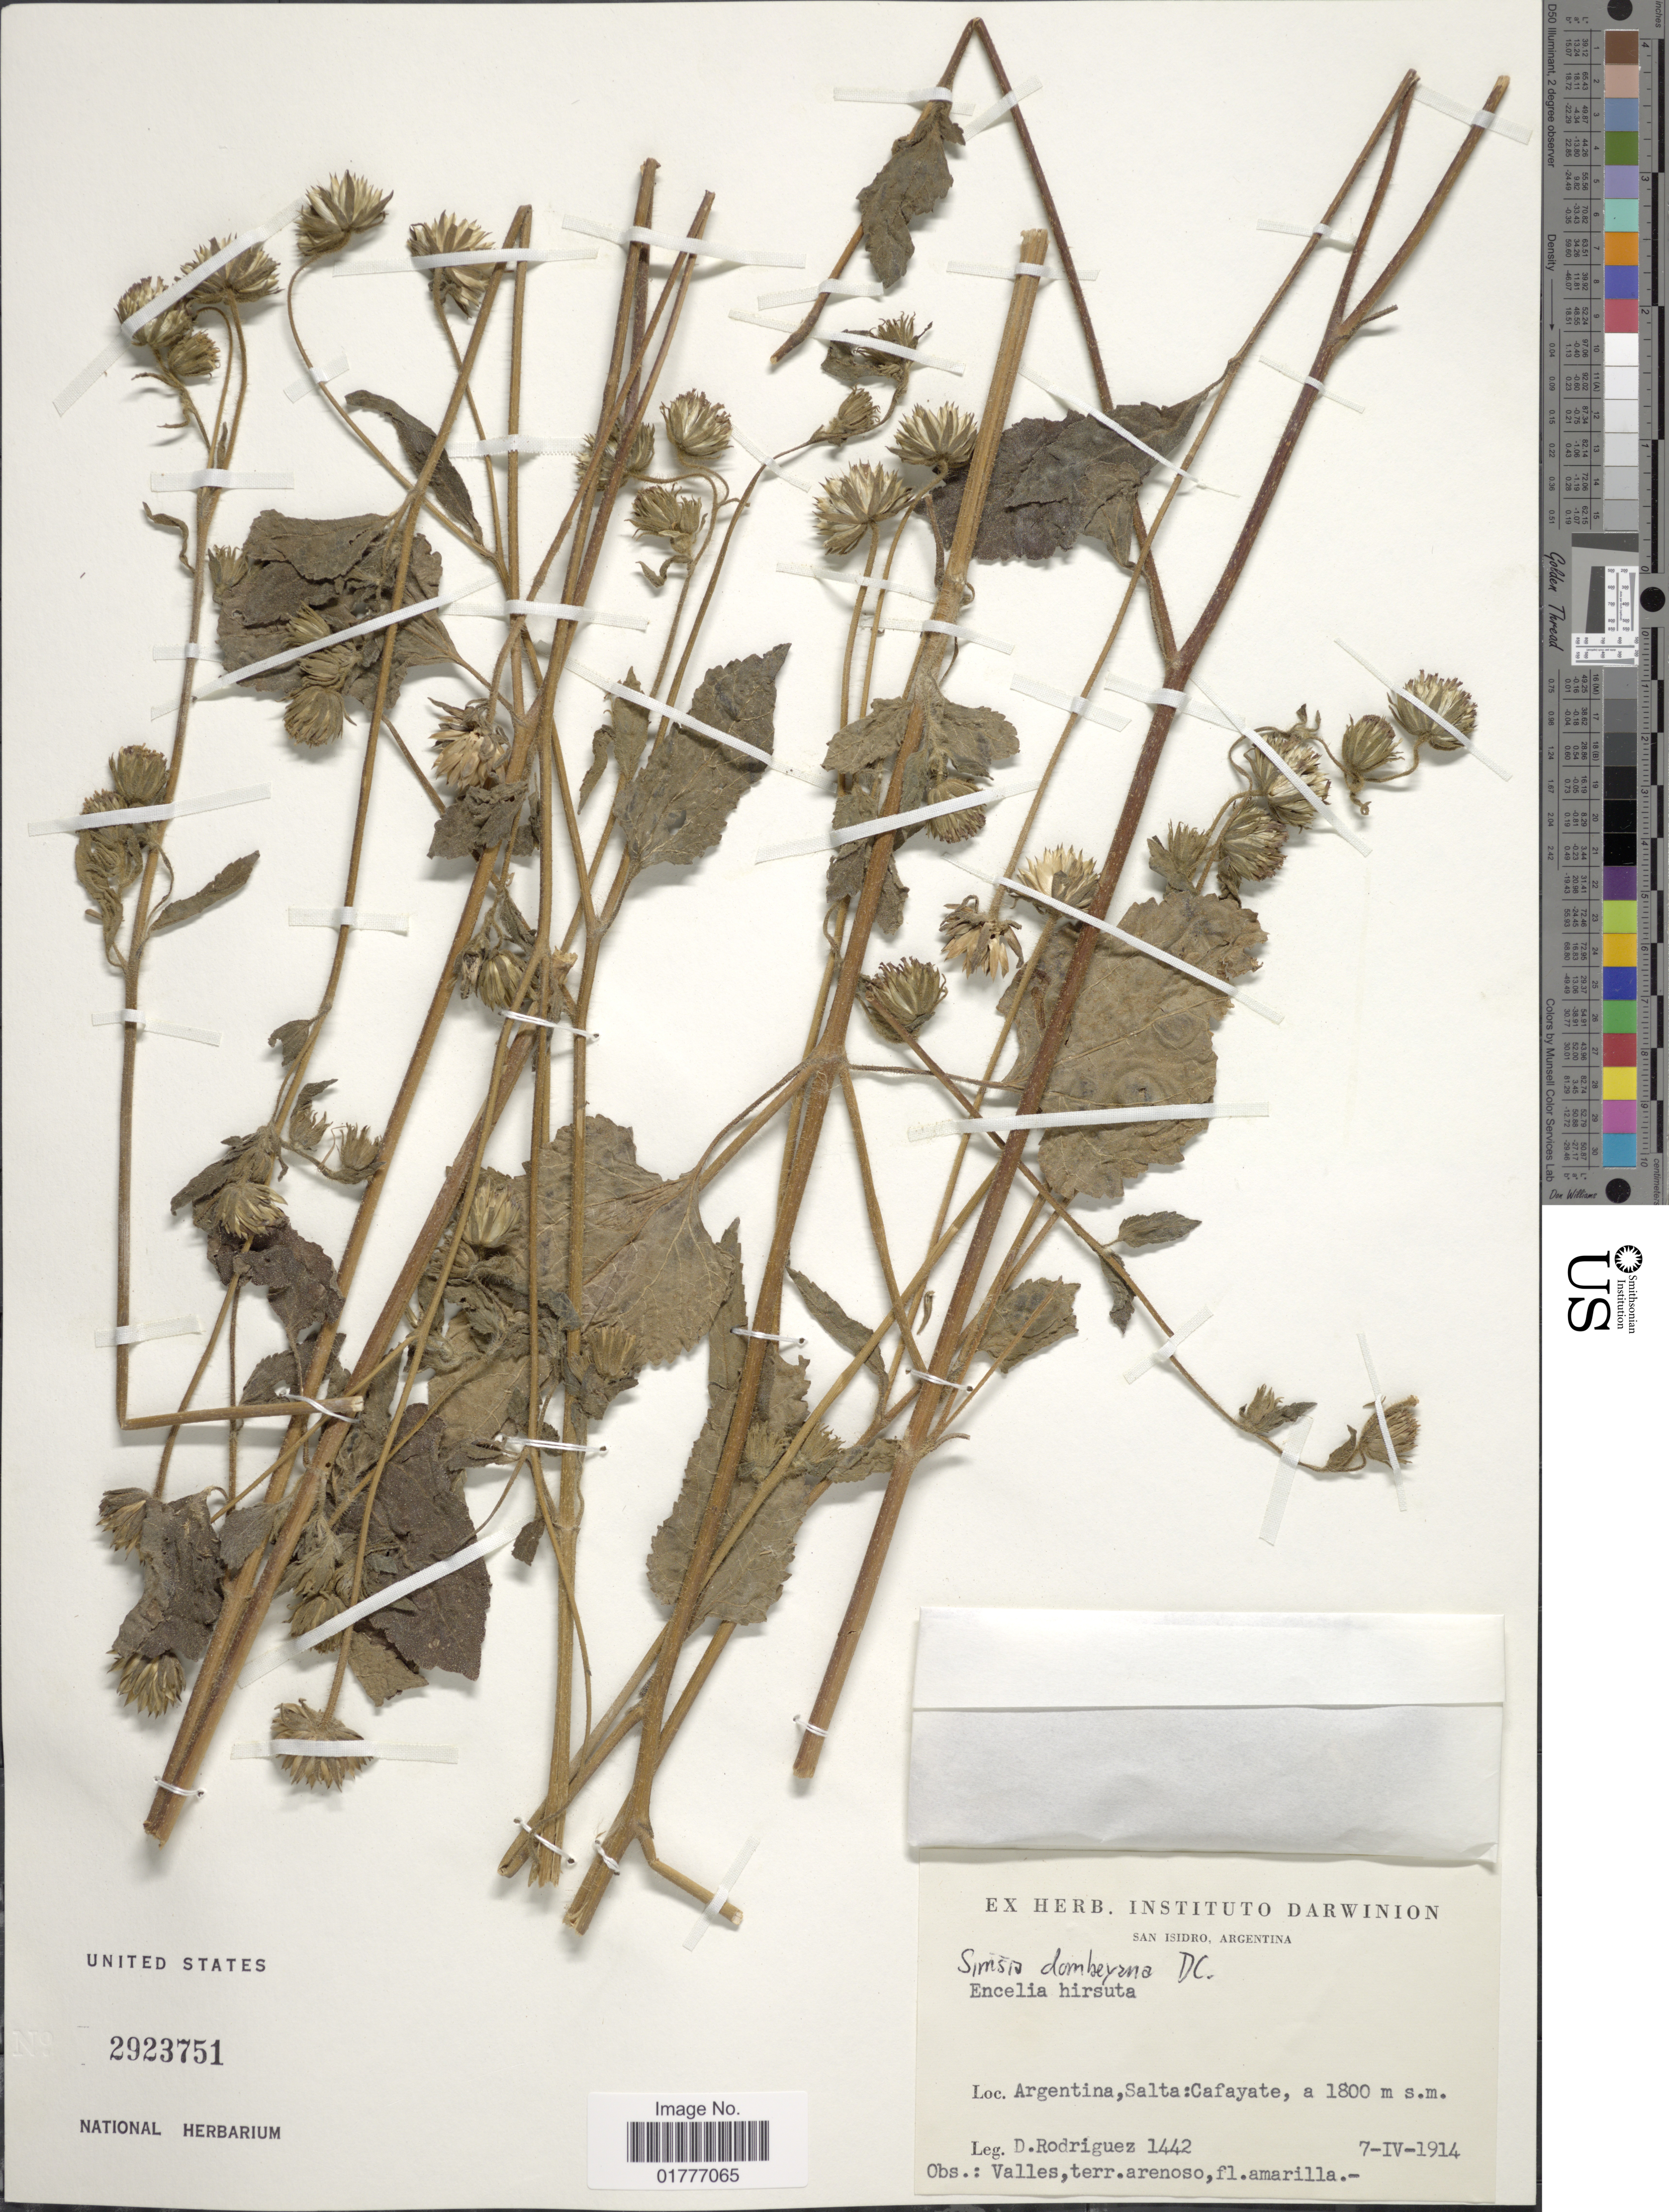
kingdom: Plantae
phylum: Tracheophyta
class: Magnoliopsida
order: Asterales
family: Asteraceae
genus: Simsia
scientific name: Simsia dombeyana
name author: DC.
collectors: D. Rodriguez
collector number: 1442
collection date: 1914-04-07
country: Argentina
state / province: Salta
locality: Cafayete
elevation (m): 1800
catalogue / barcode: US 2923751